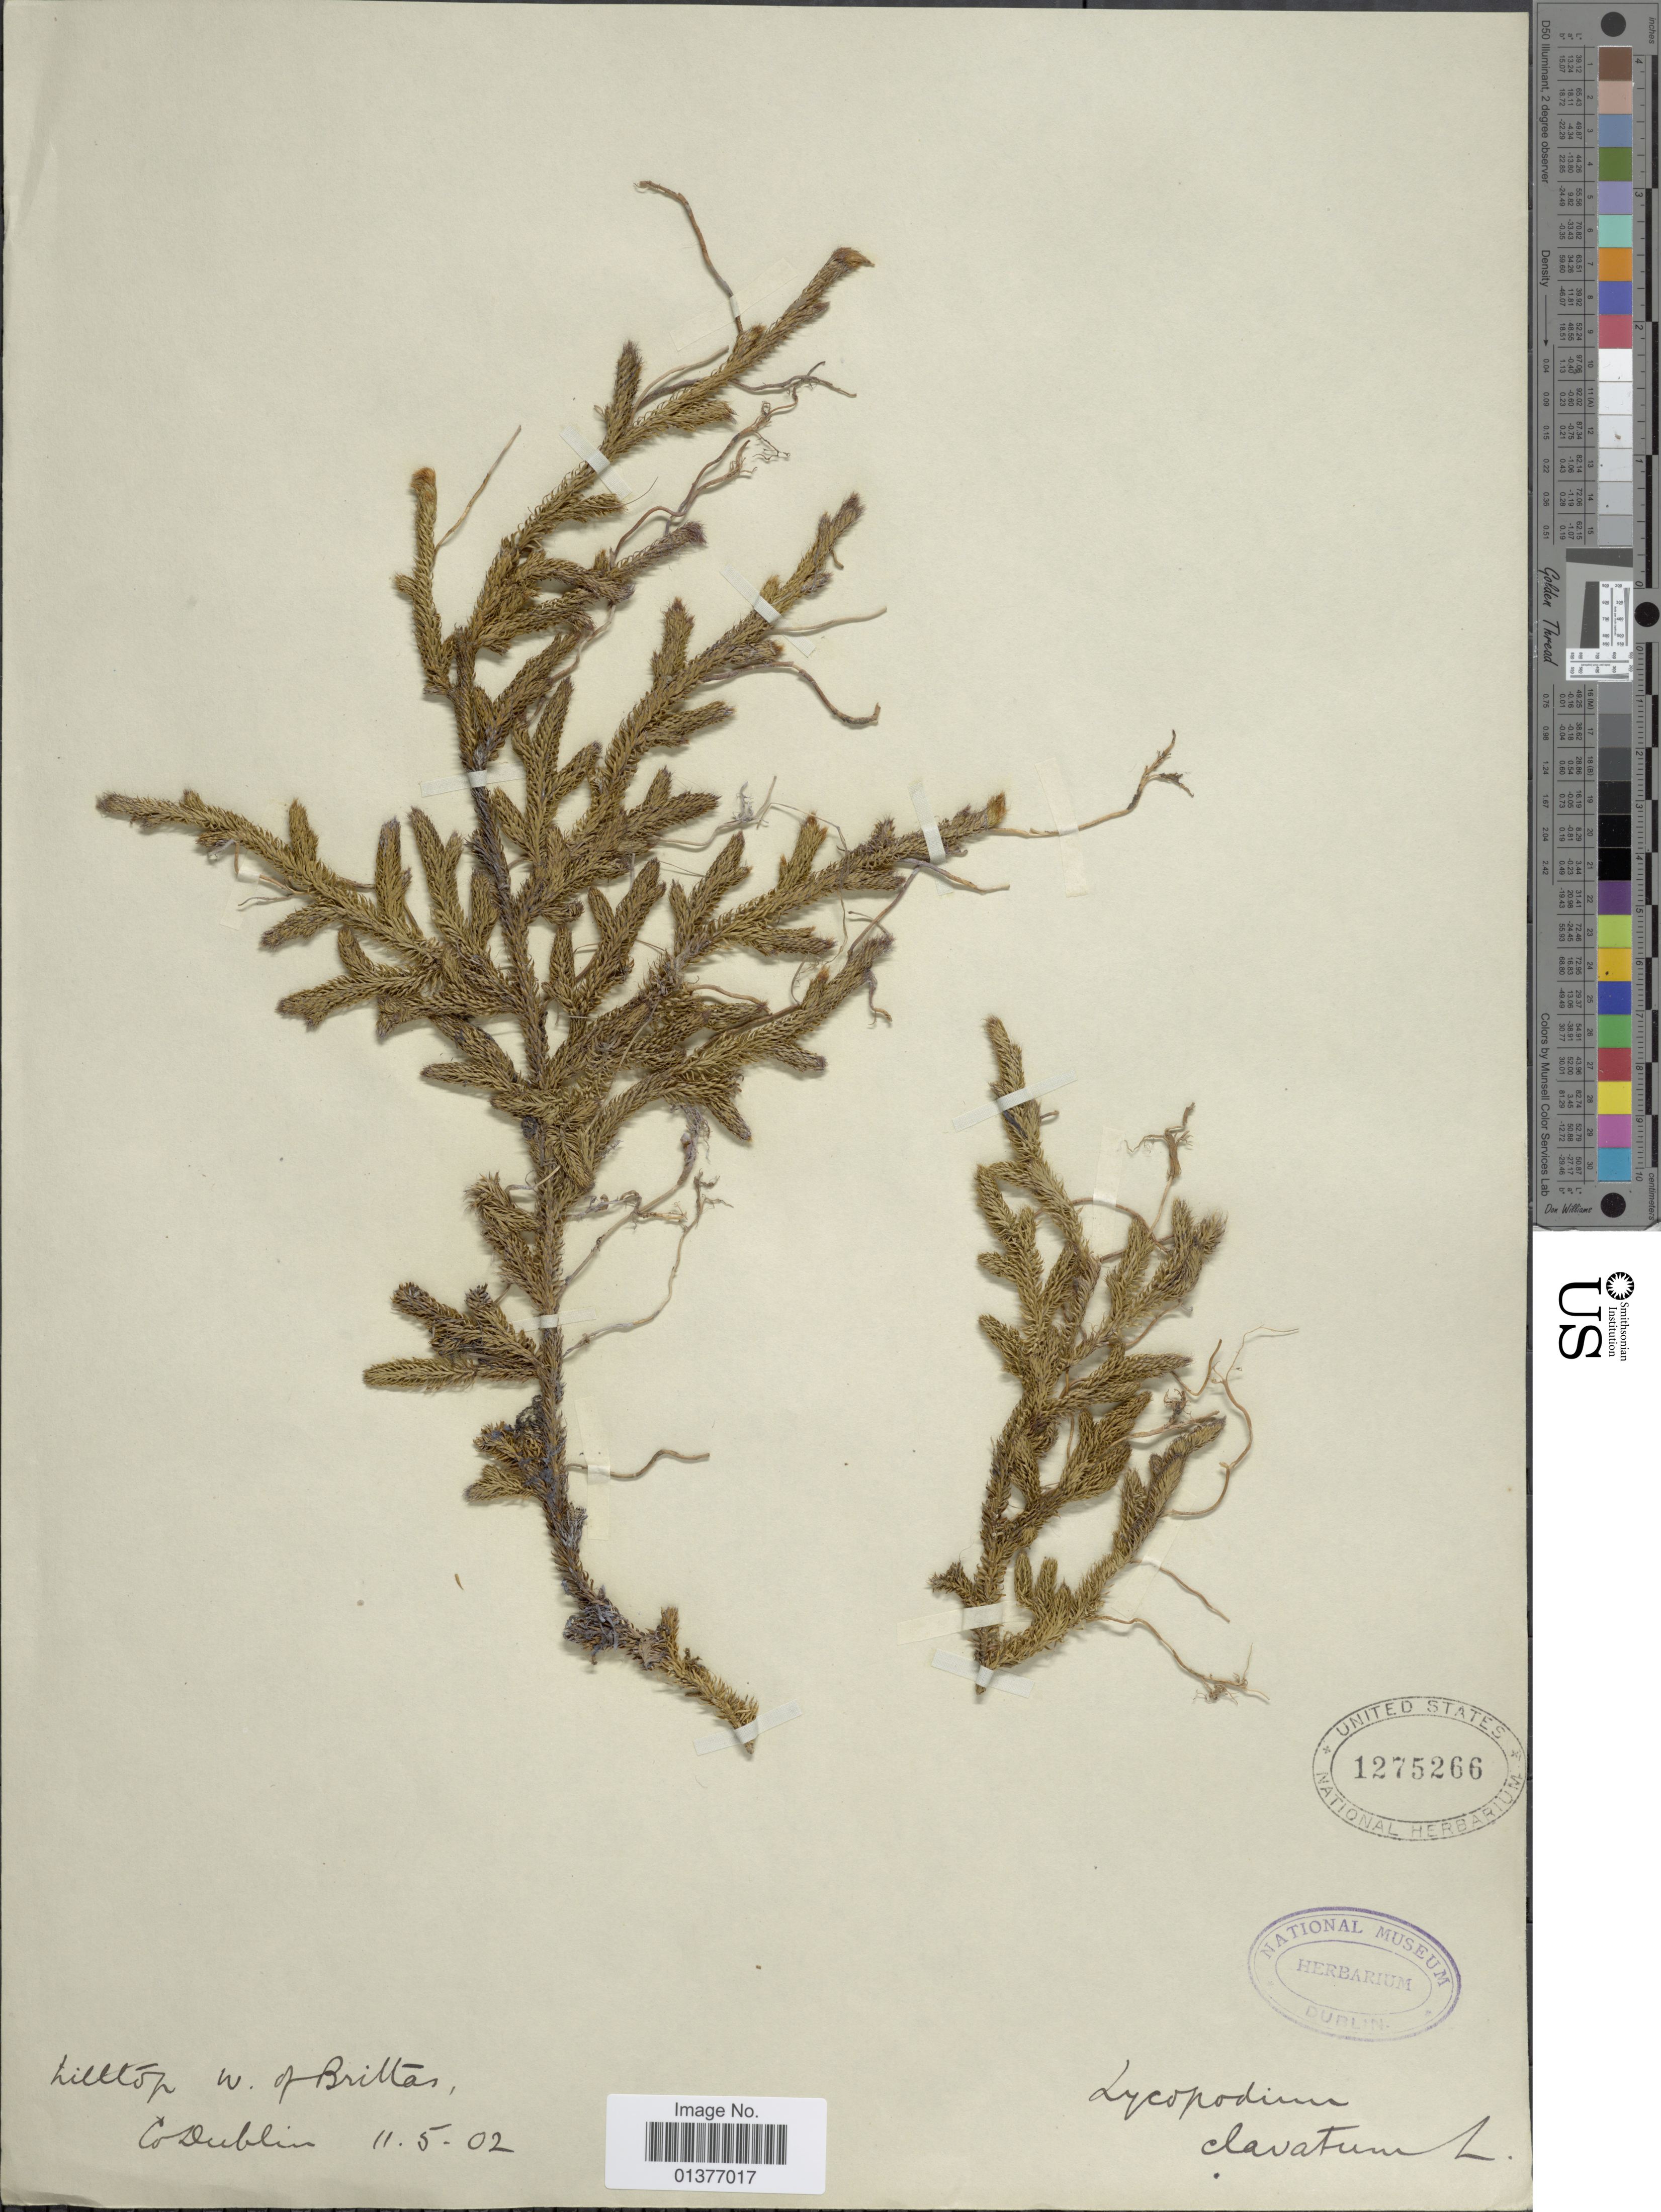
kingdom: Plantae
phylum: Tracheophyta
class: Lycopodiopsida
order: Lycopodiales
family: Lycopodiaceae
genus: Lycopodium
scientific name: Lycopodium clavatum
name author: L.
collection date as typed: Transcribed d/m/y: 11/5/2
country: Ireland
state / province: Leinster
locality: Hilltop W. of Brittas, Co. Dublin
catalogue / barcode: US 1275266